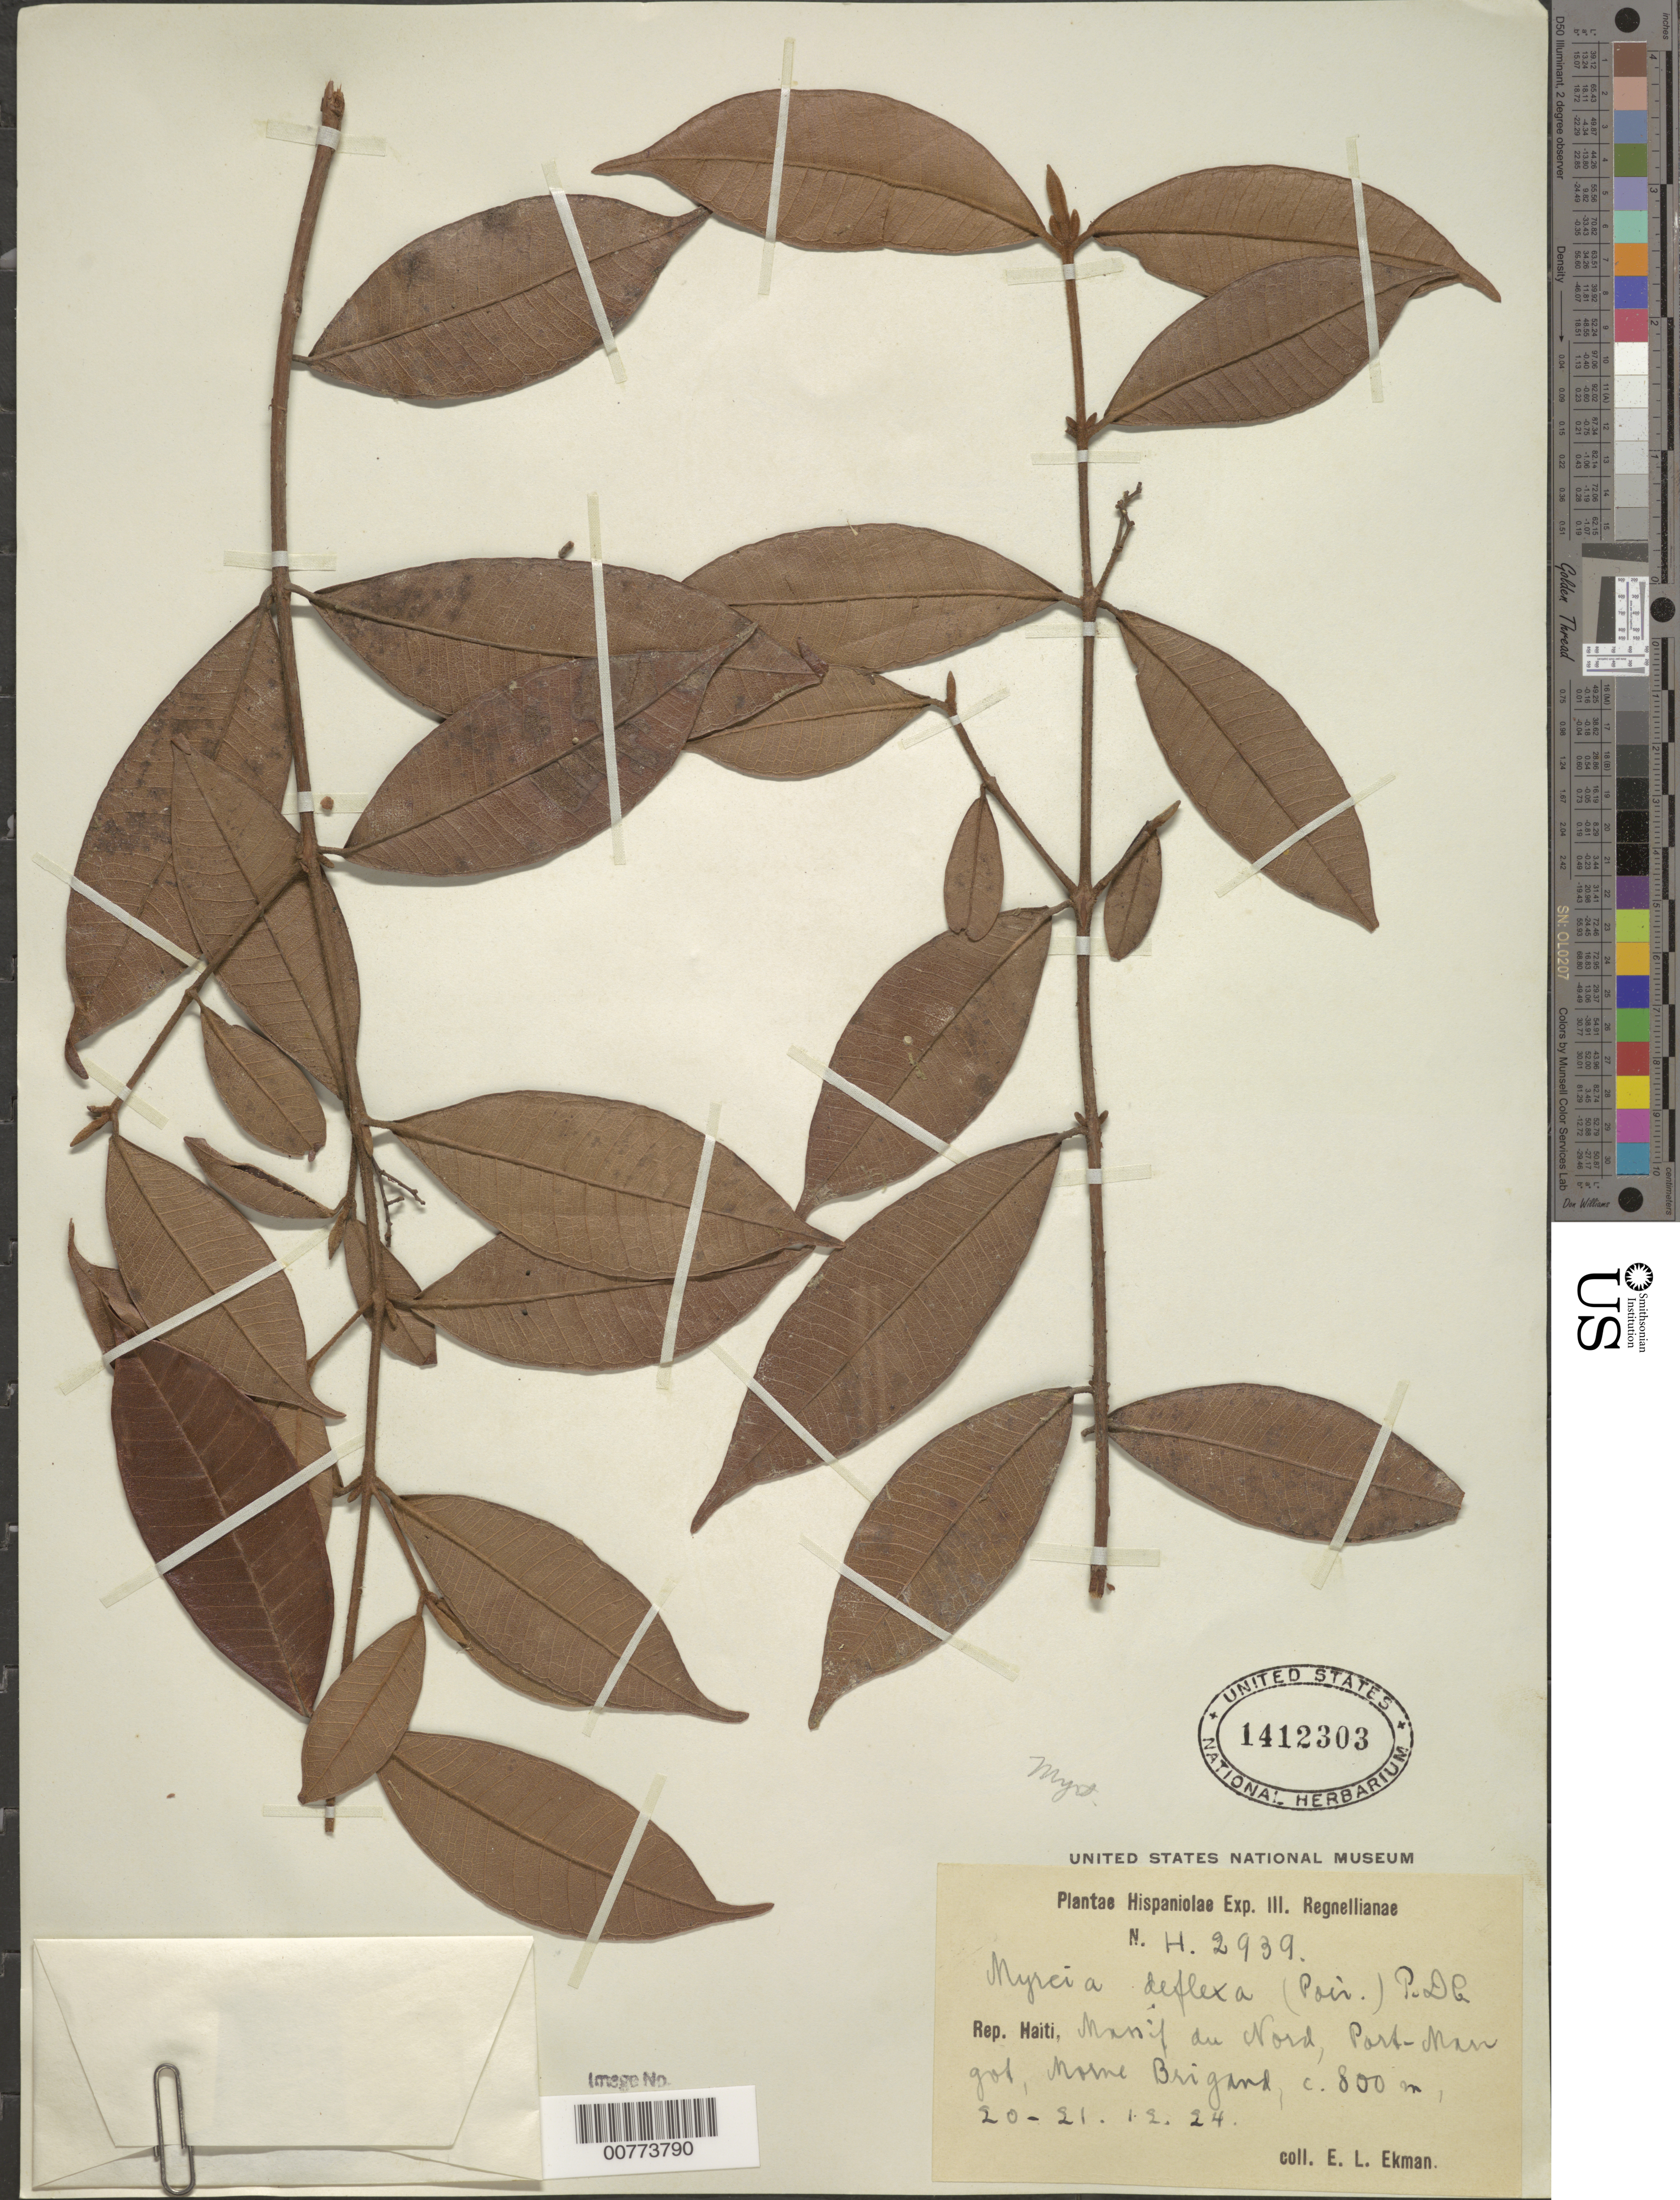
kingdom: Plantae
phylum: Tracheophyta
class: Magnoliopsida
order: Myrtales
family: Myrtaceae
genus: Myrcia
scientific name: Myrcia deflexa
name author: (Poir.) DC.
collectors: E. L. Ekman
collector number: H 2939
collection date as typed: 01 Feb 1924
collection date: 1924-02-01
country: Haiti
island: Hispaniola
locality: Massif du Nord, Port-Margot, Morne Brigand.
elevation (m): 800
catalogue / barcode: US 1412303